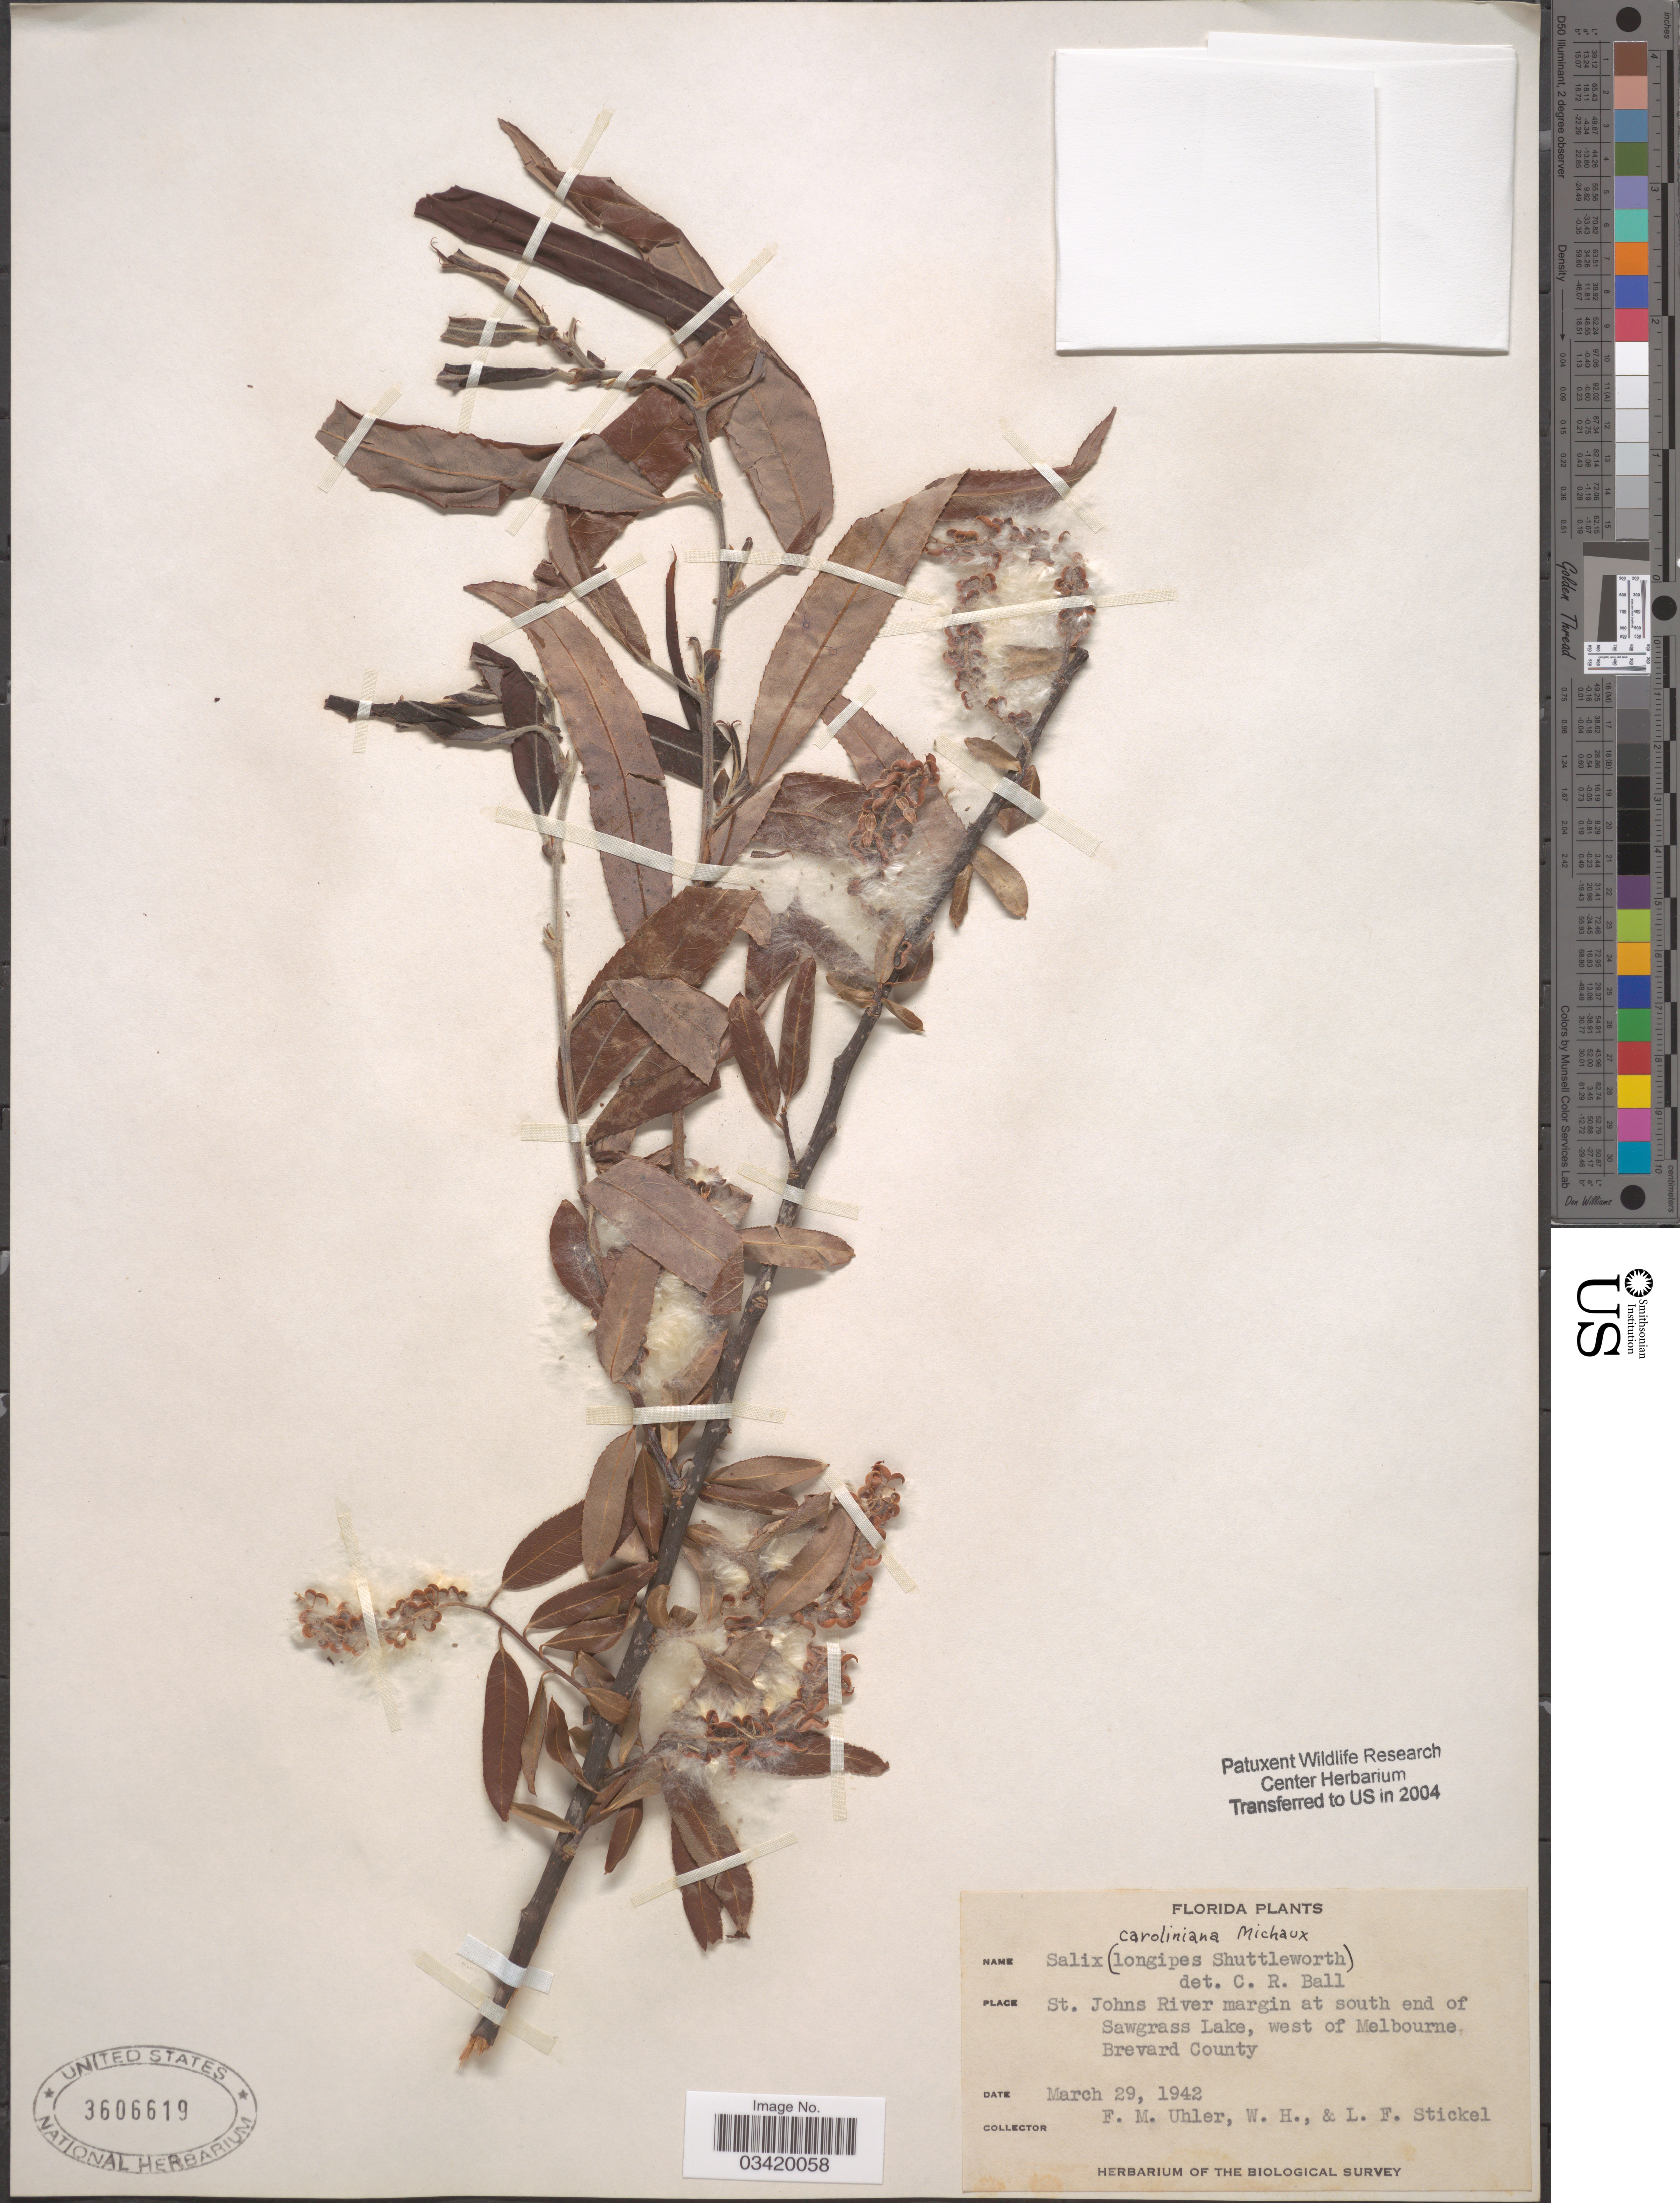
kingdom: Plantae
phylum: Tracheophyta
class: Magnoliopsida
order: Malpighiales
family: Salicaceae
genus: Salix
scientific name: Salix longipes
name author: Shuttlew. ex Andersson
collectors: F. M. Uhler, W. Stickel & L. Stickel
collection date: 1942-03-29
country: United States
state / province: Florida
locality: St. Johns River margin at south end of Sawgrass Lake, west of Melbourne Brevard County.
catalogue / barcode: US 3606619